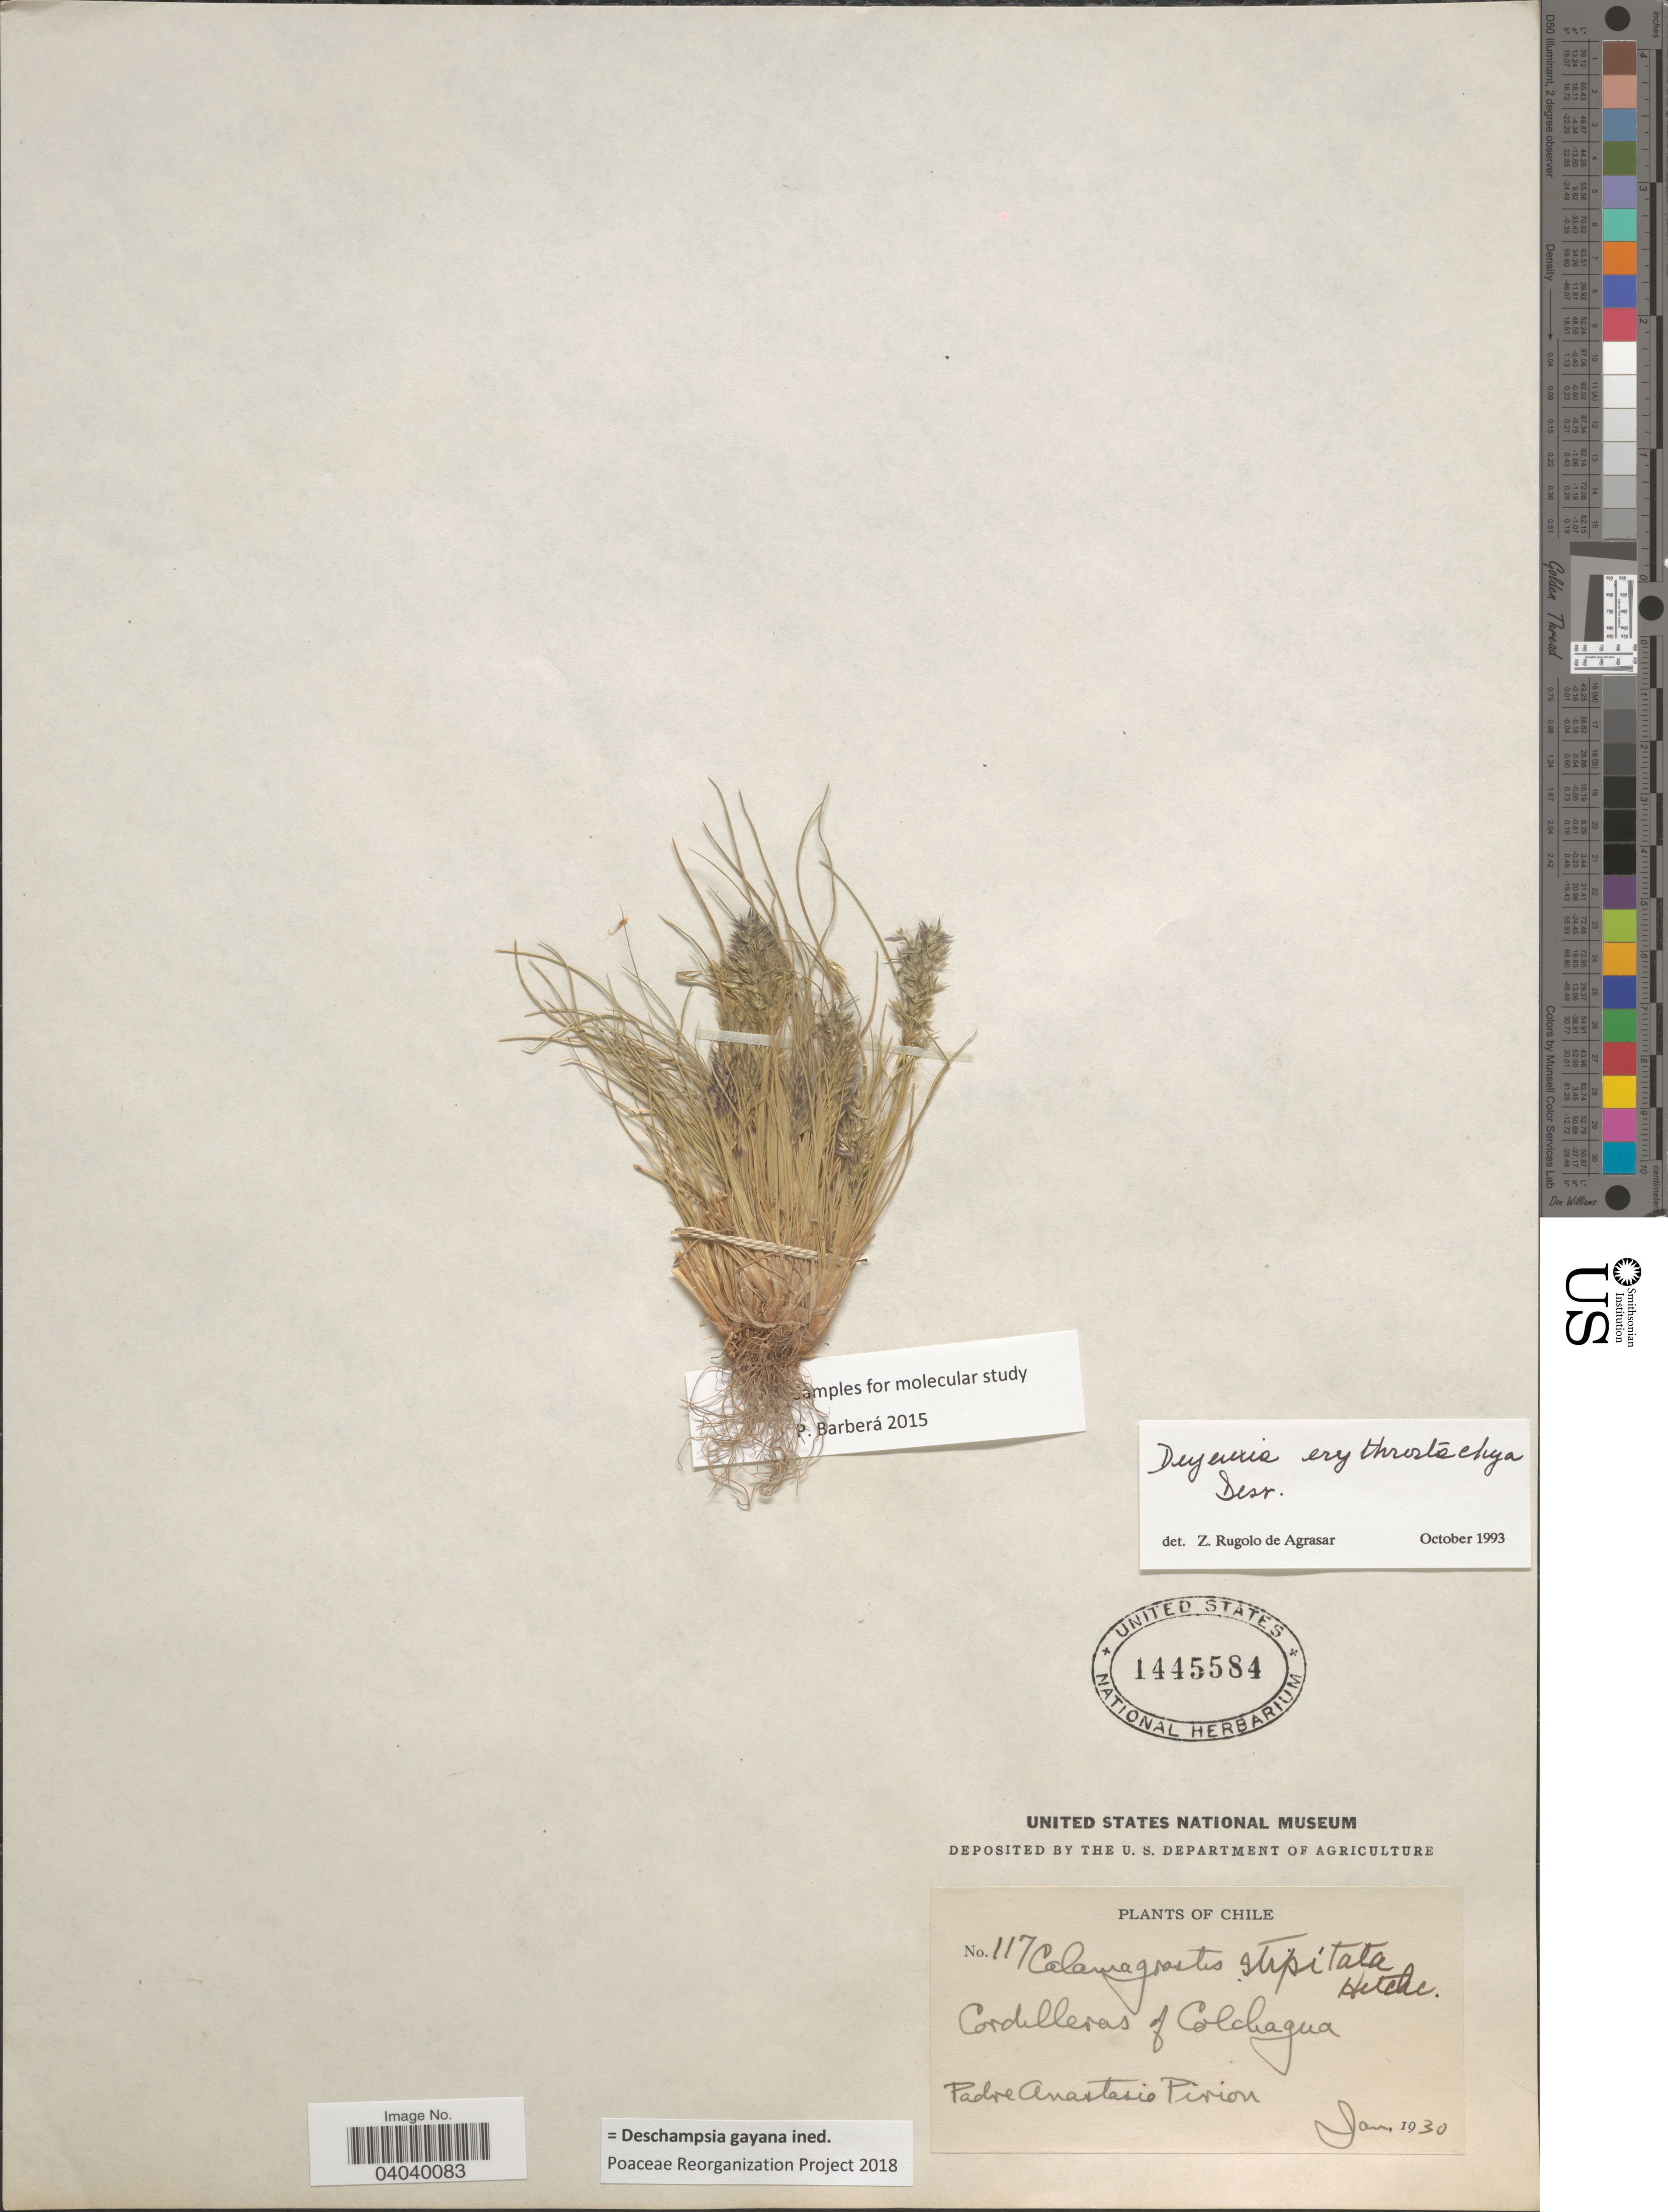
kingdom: Plantae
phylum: Tracheophyta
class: Liliopsida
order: Poales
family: Poaceae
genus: Deschampsia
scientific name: Deschampsia gayana ined.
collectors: A. Pirion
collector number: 117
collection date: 1930-01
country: Chile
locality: Cordilleras of Colchagua.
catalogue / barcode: US 1445584